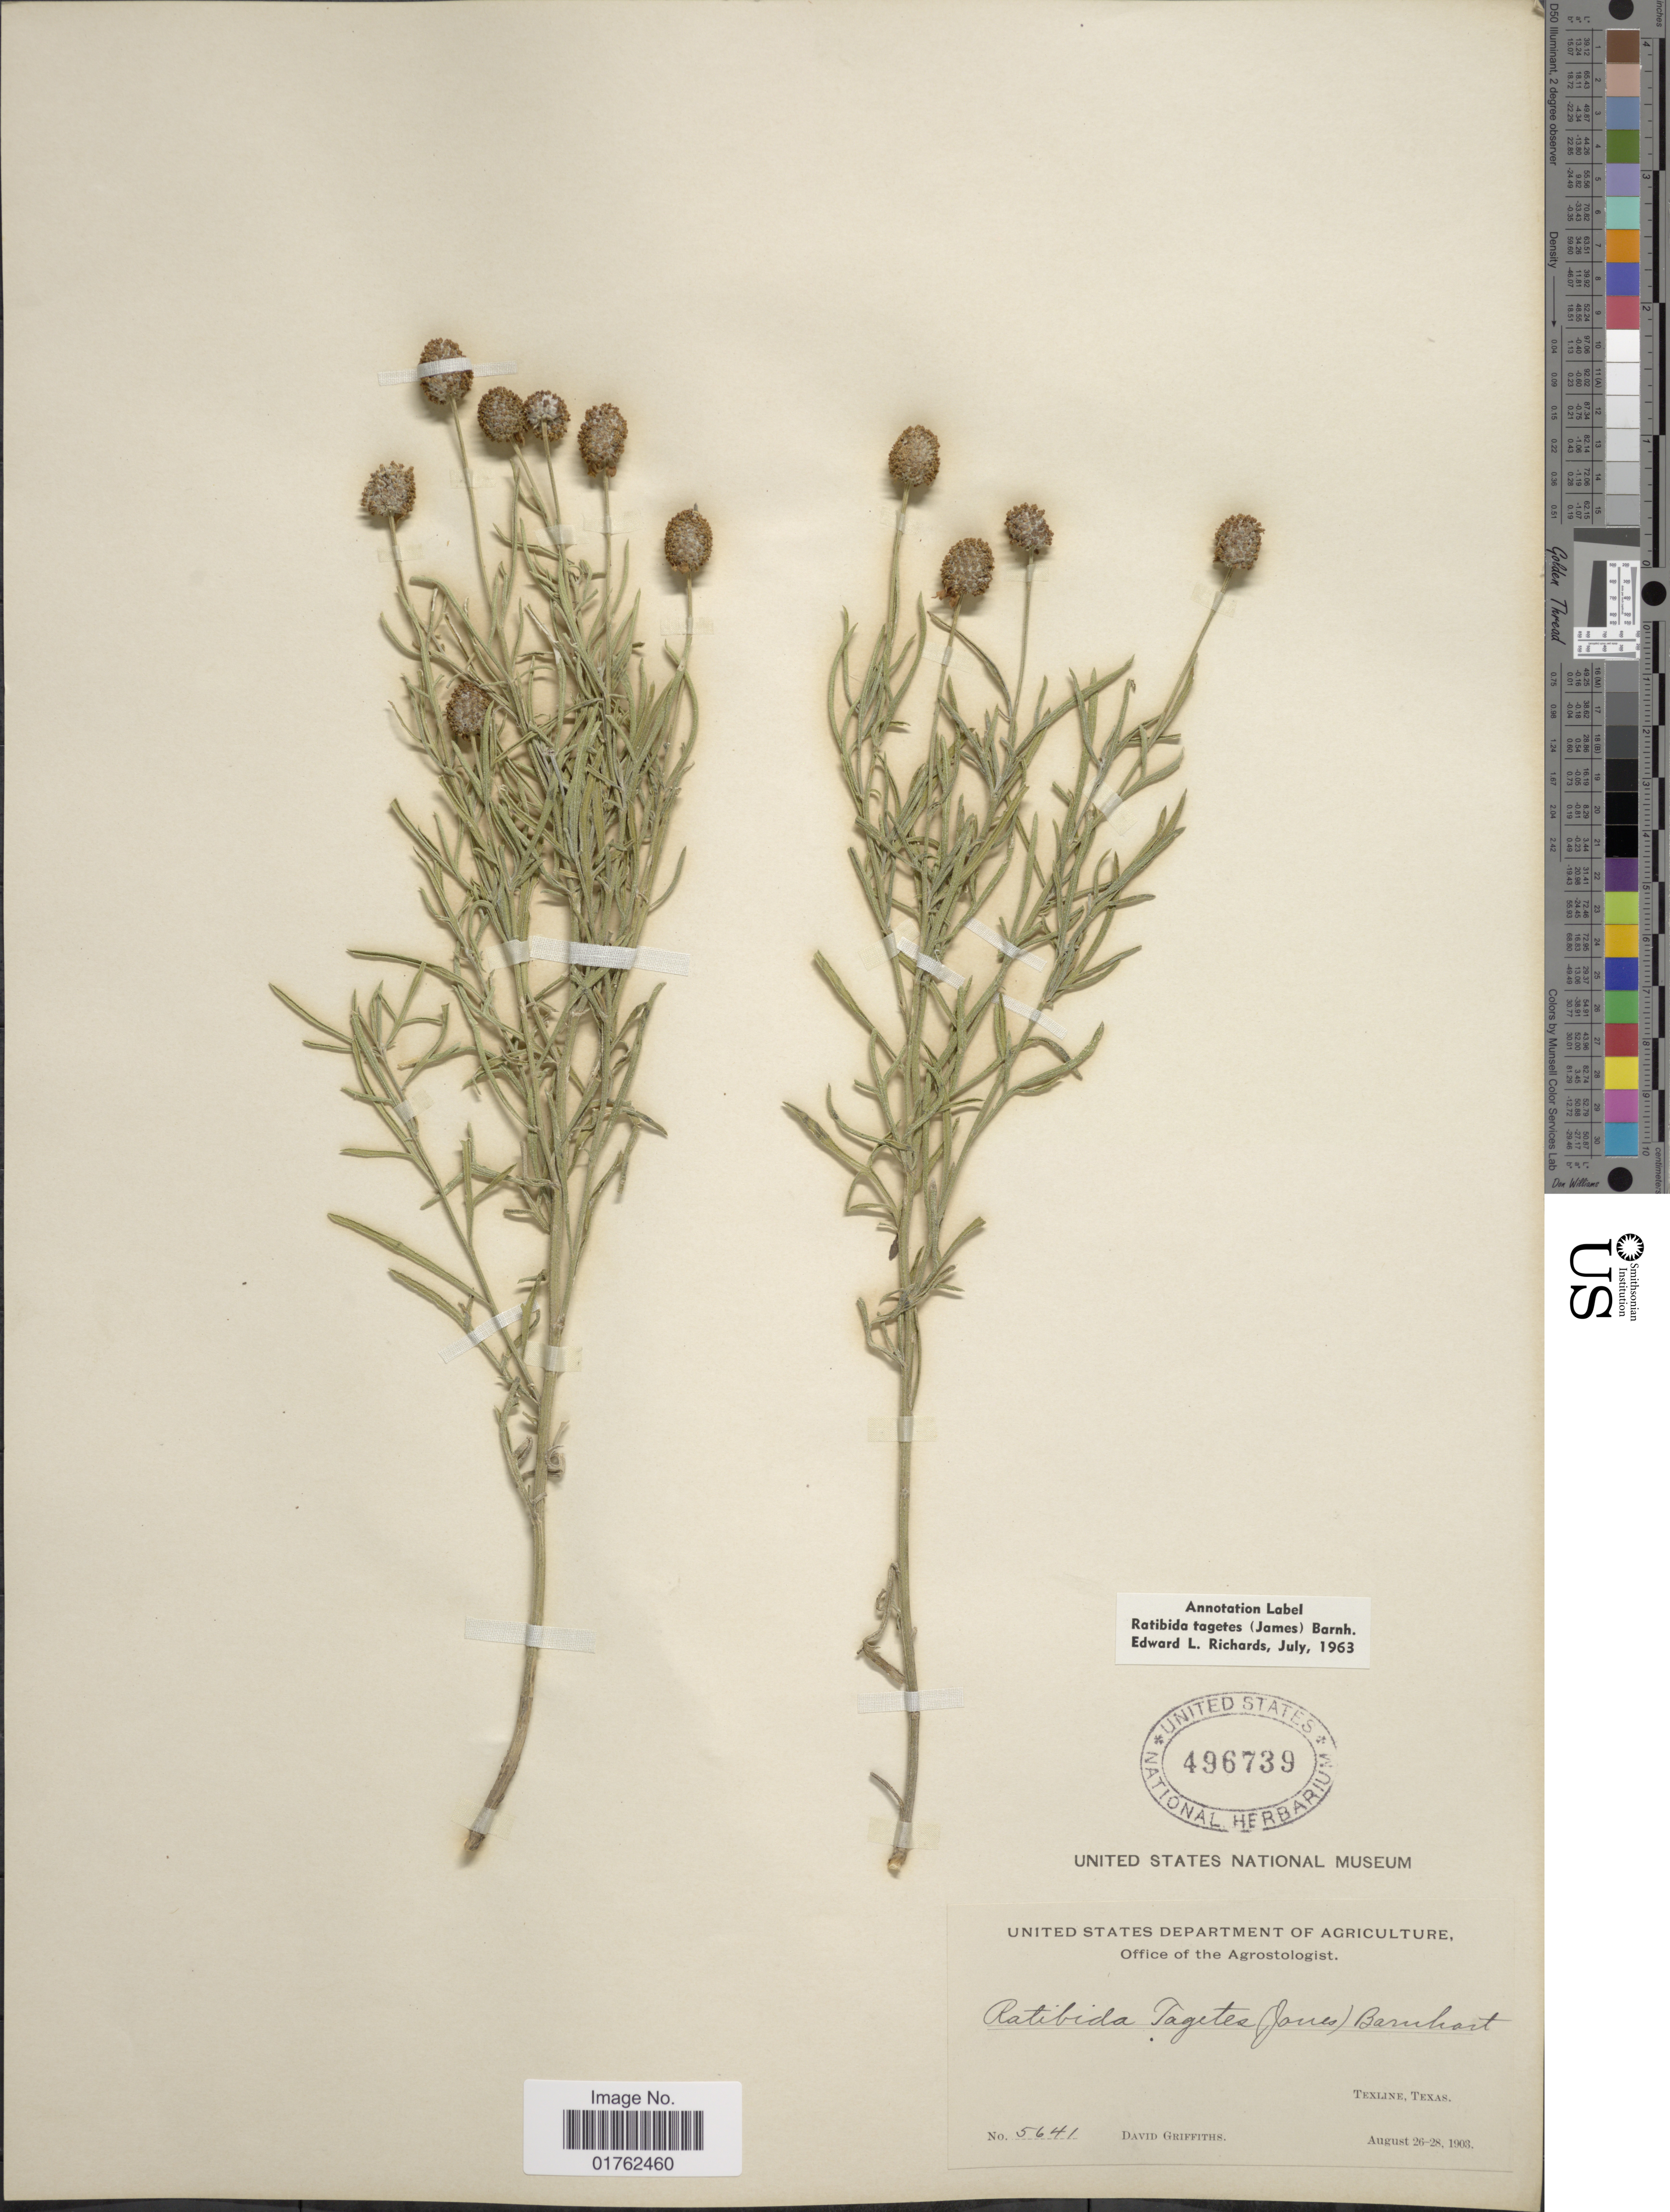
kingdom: Plantae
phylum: Tracheophyta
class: Magnoliopsida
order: Asterales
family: Asteraceae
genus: Ratibida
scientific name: Ratibida tagetes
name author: (James) Barnhart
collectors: D. Griffiths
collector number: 5641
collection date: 1903-08-26/1903-08-28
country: United States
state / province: Texas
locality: Texline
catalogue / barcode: US 496739